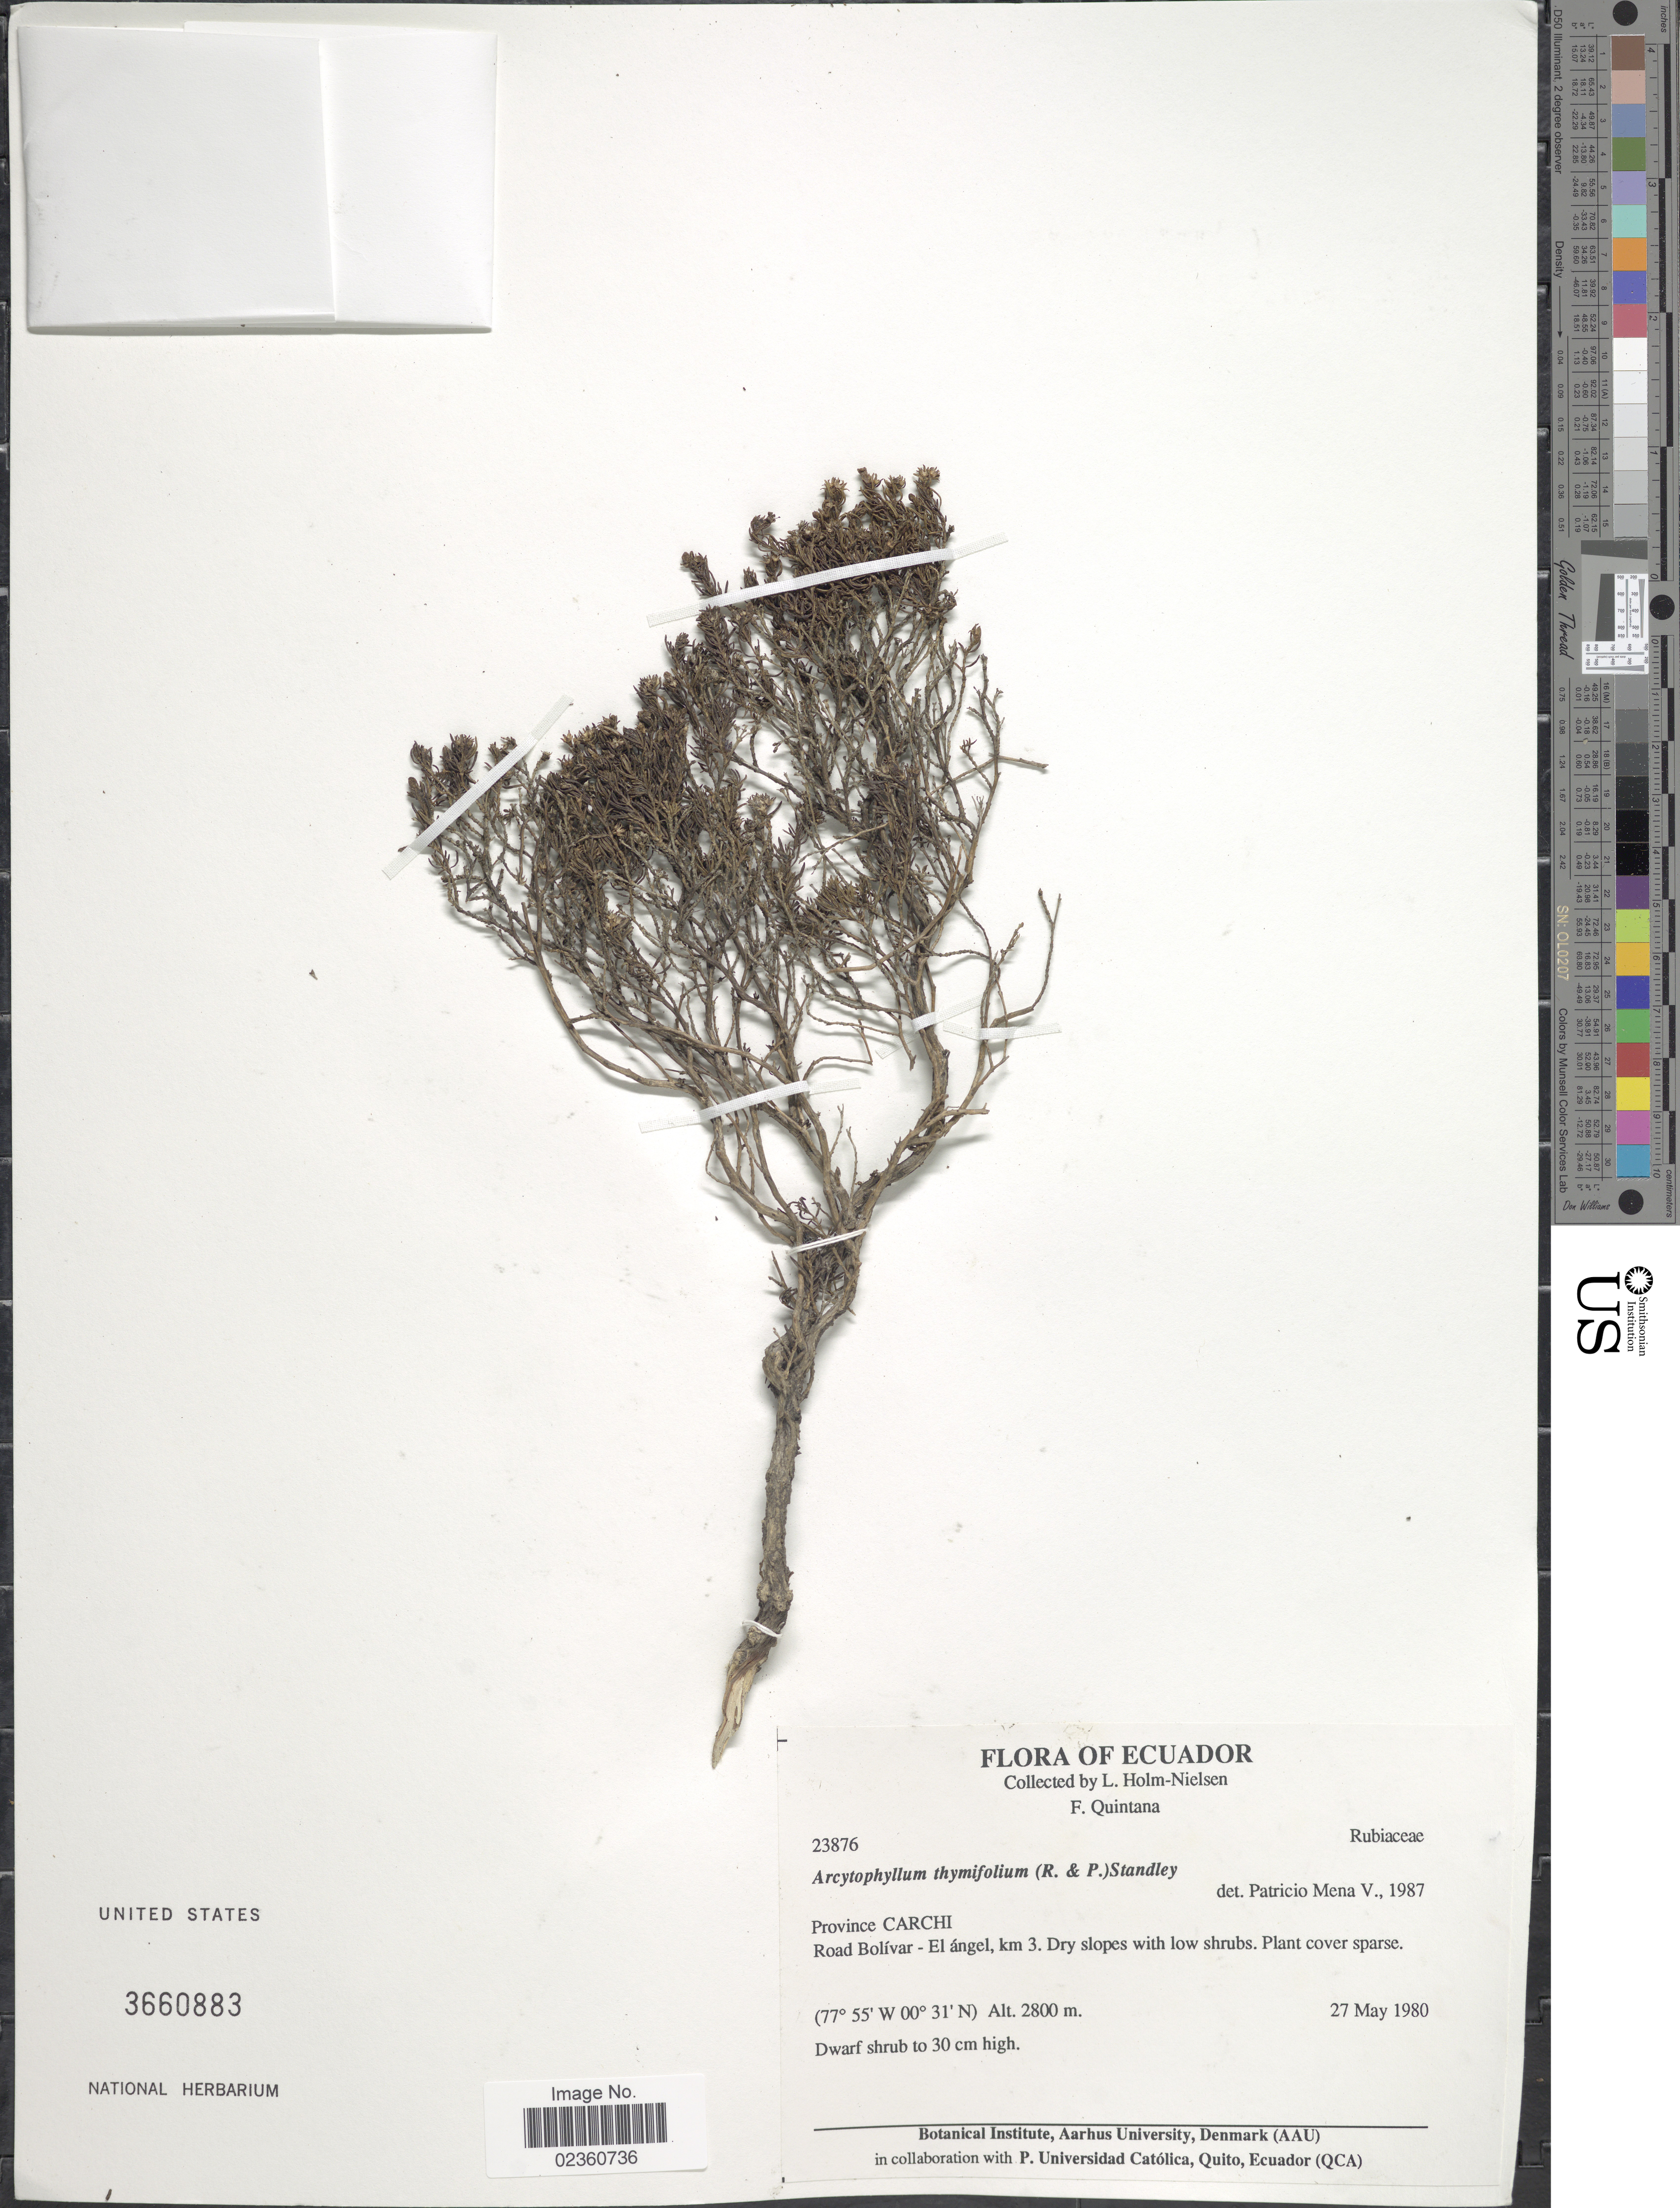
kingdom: Plantae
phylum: Tracheophyta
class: Magnoliopsida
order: Gentianales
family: Rubiaceae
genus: Arcytophyllum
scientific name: Arcytophyllum thymifolium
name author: (Ruiz & Pav.) Standl.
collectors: L. Holm-Nielsen & F. Quintana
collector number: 23876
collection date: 1980-05-27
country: Ecuador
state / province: Carchi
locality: Road Bolívar - El ánge;, km 3. Dry slopes with low shrubs.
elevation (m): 2800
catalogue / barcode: US 3660883